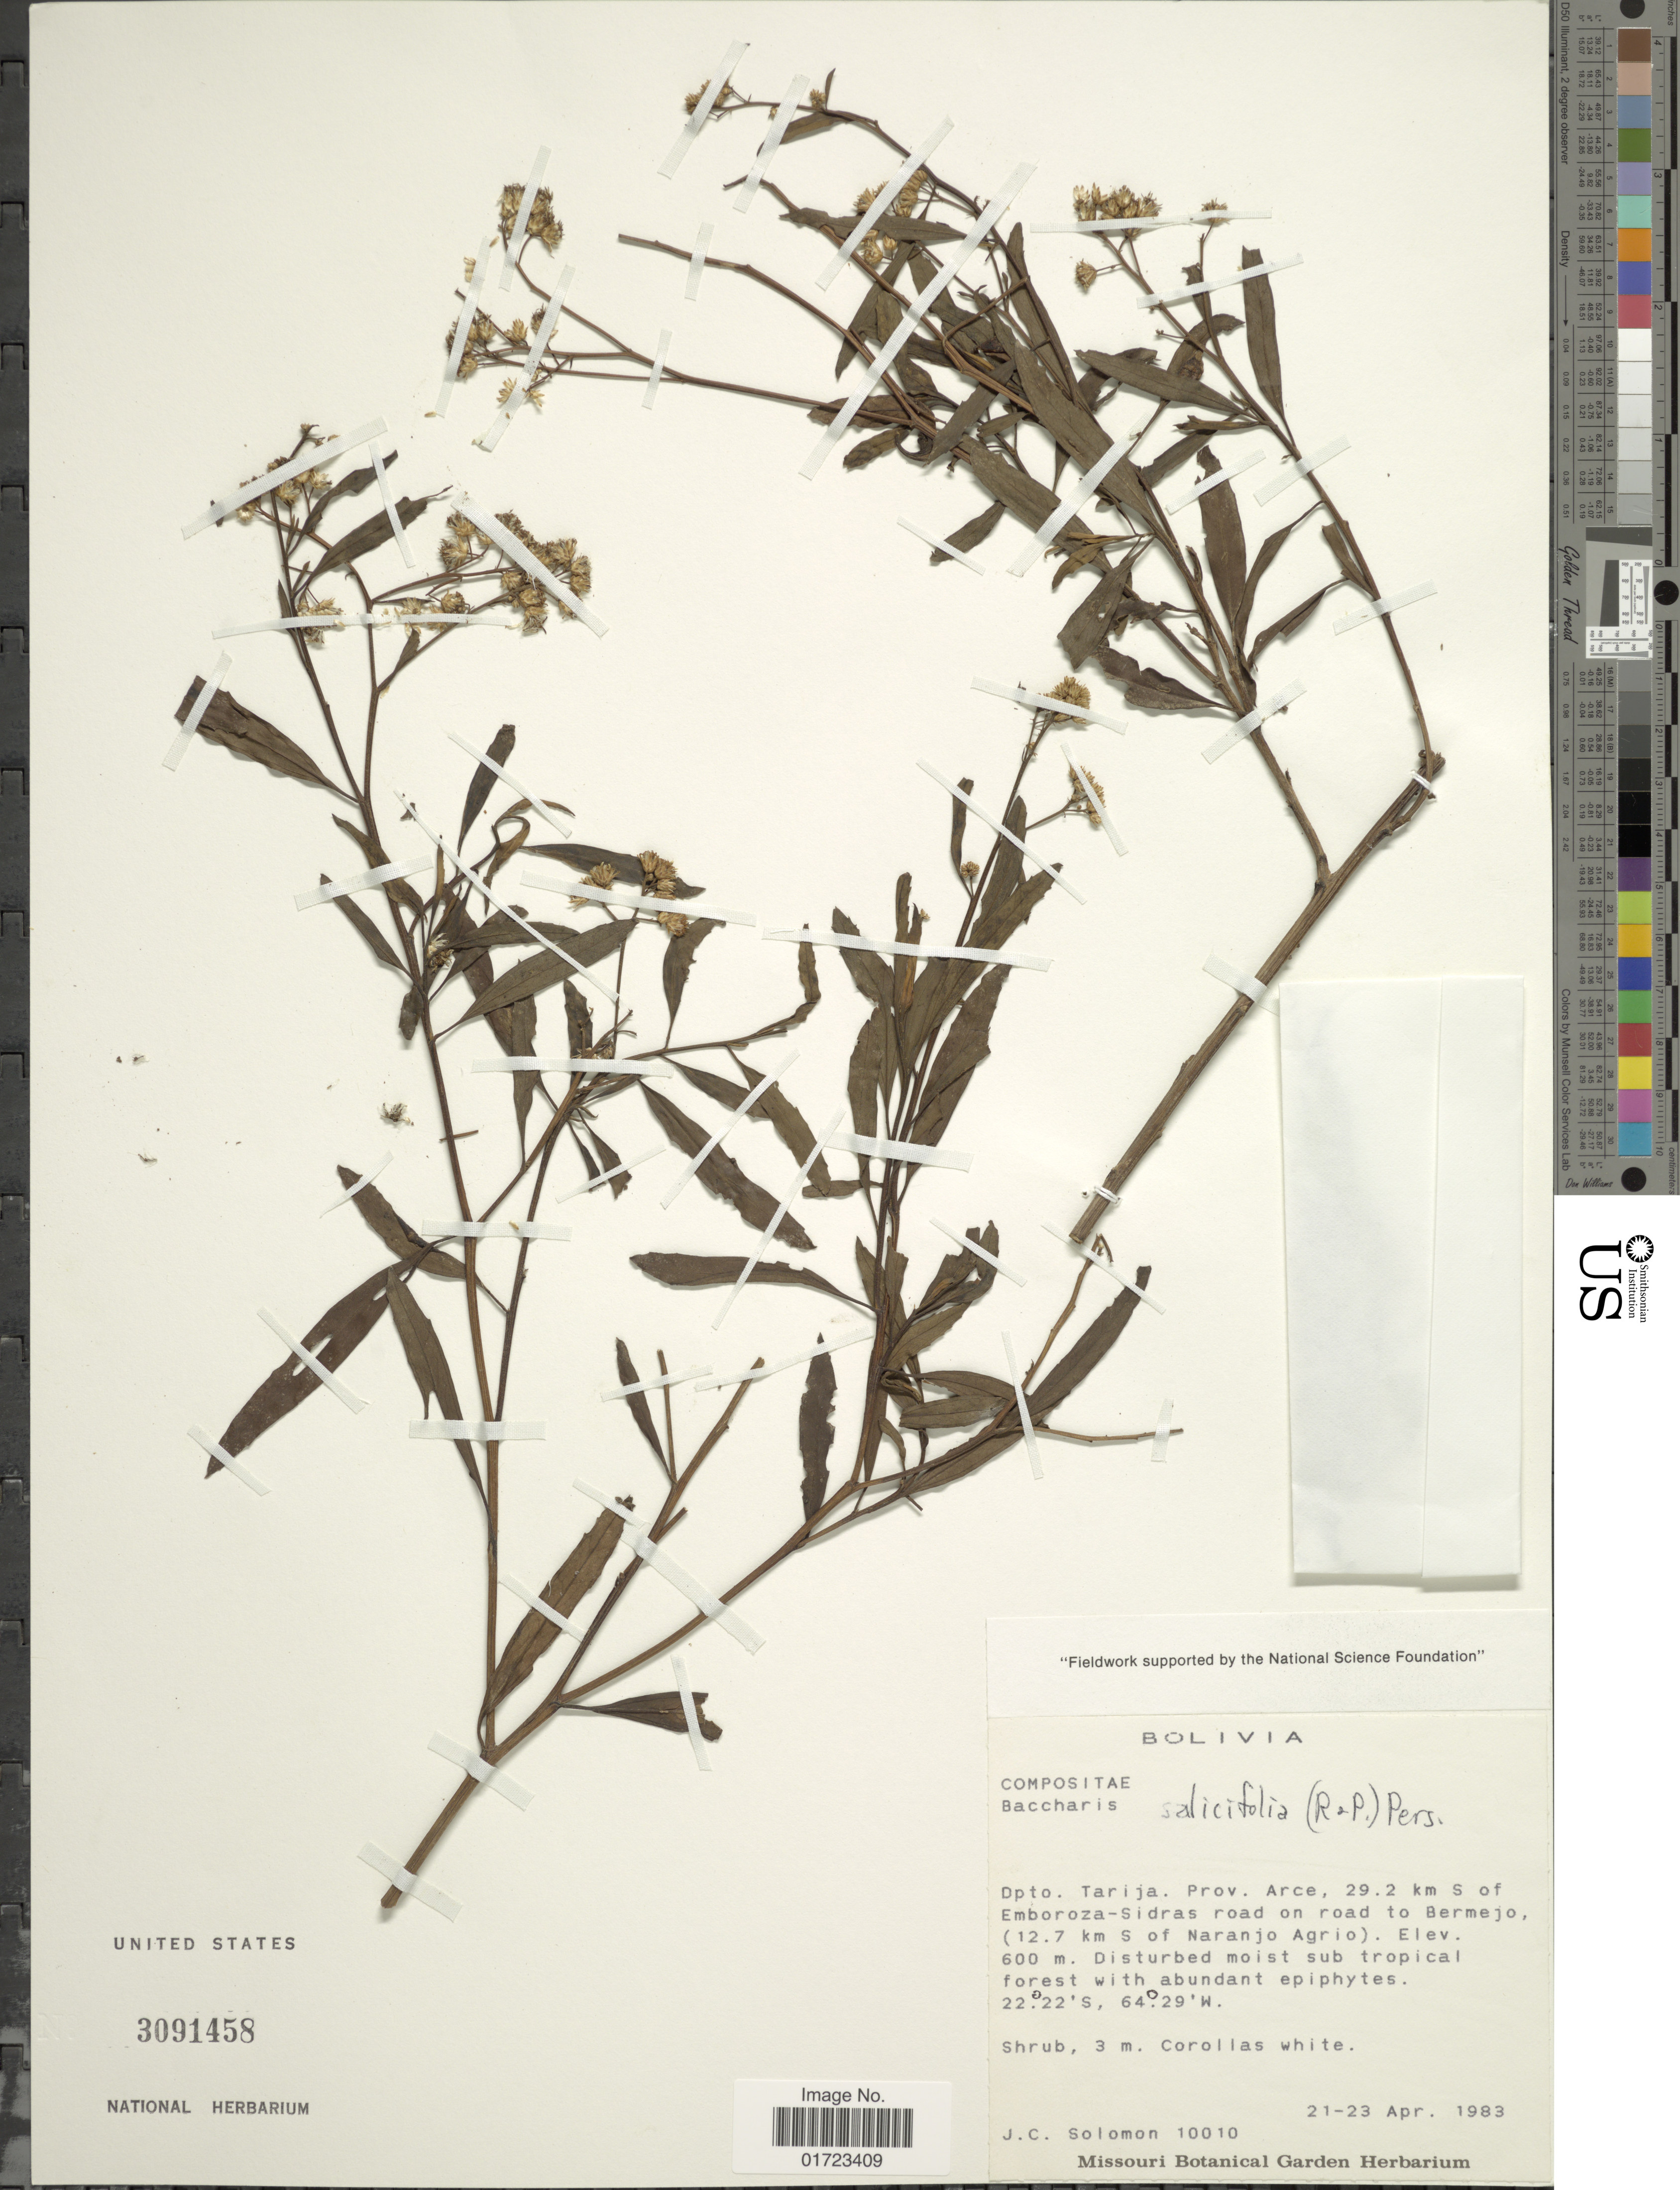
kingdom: Plantae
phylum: Tracheophyta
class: Magnoliopsida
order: Asterales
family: Asteraceae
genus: Baccharis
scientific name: Baccharis salicifolia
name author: (Ruiz & Pav.) Pers.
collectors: J. C. Solomon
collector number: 10010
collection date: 1983-04-21/1983-05-23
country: Bolivia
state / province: Tarija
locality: Dpto. Tarija. Prov. Acre, 29.2 km S of Emboroza-Sidras road on road to Bermejo, (12.7 km S of Naranjo Agrio).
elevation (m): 600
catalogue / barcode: US 3091458